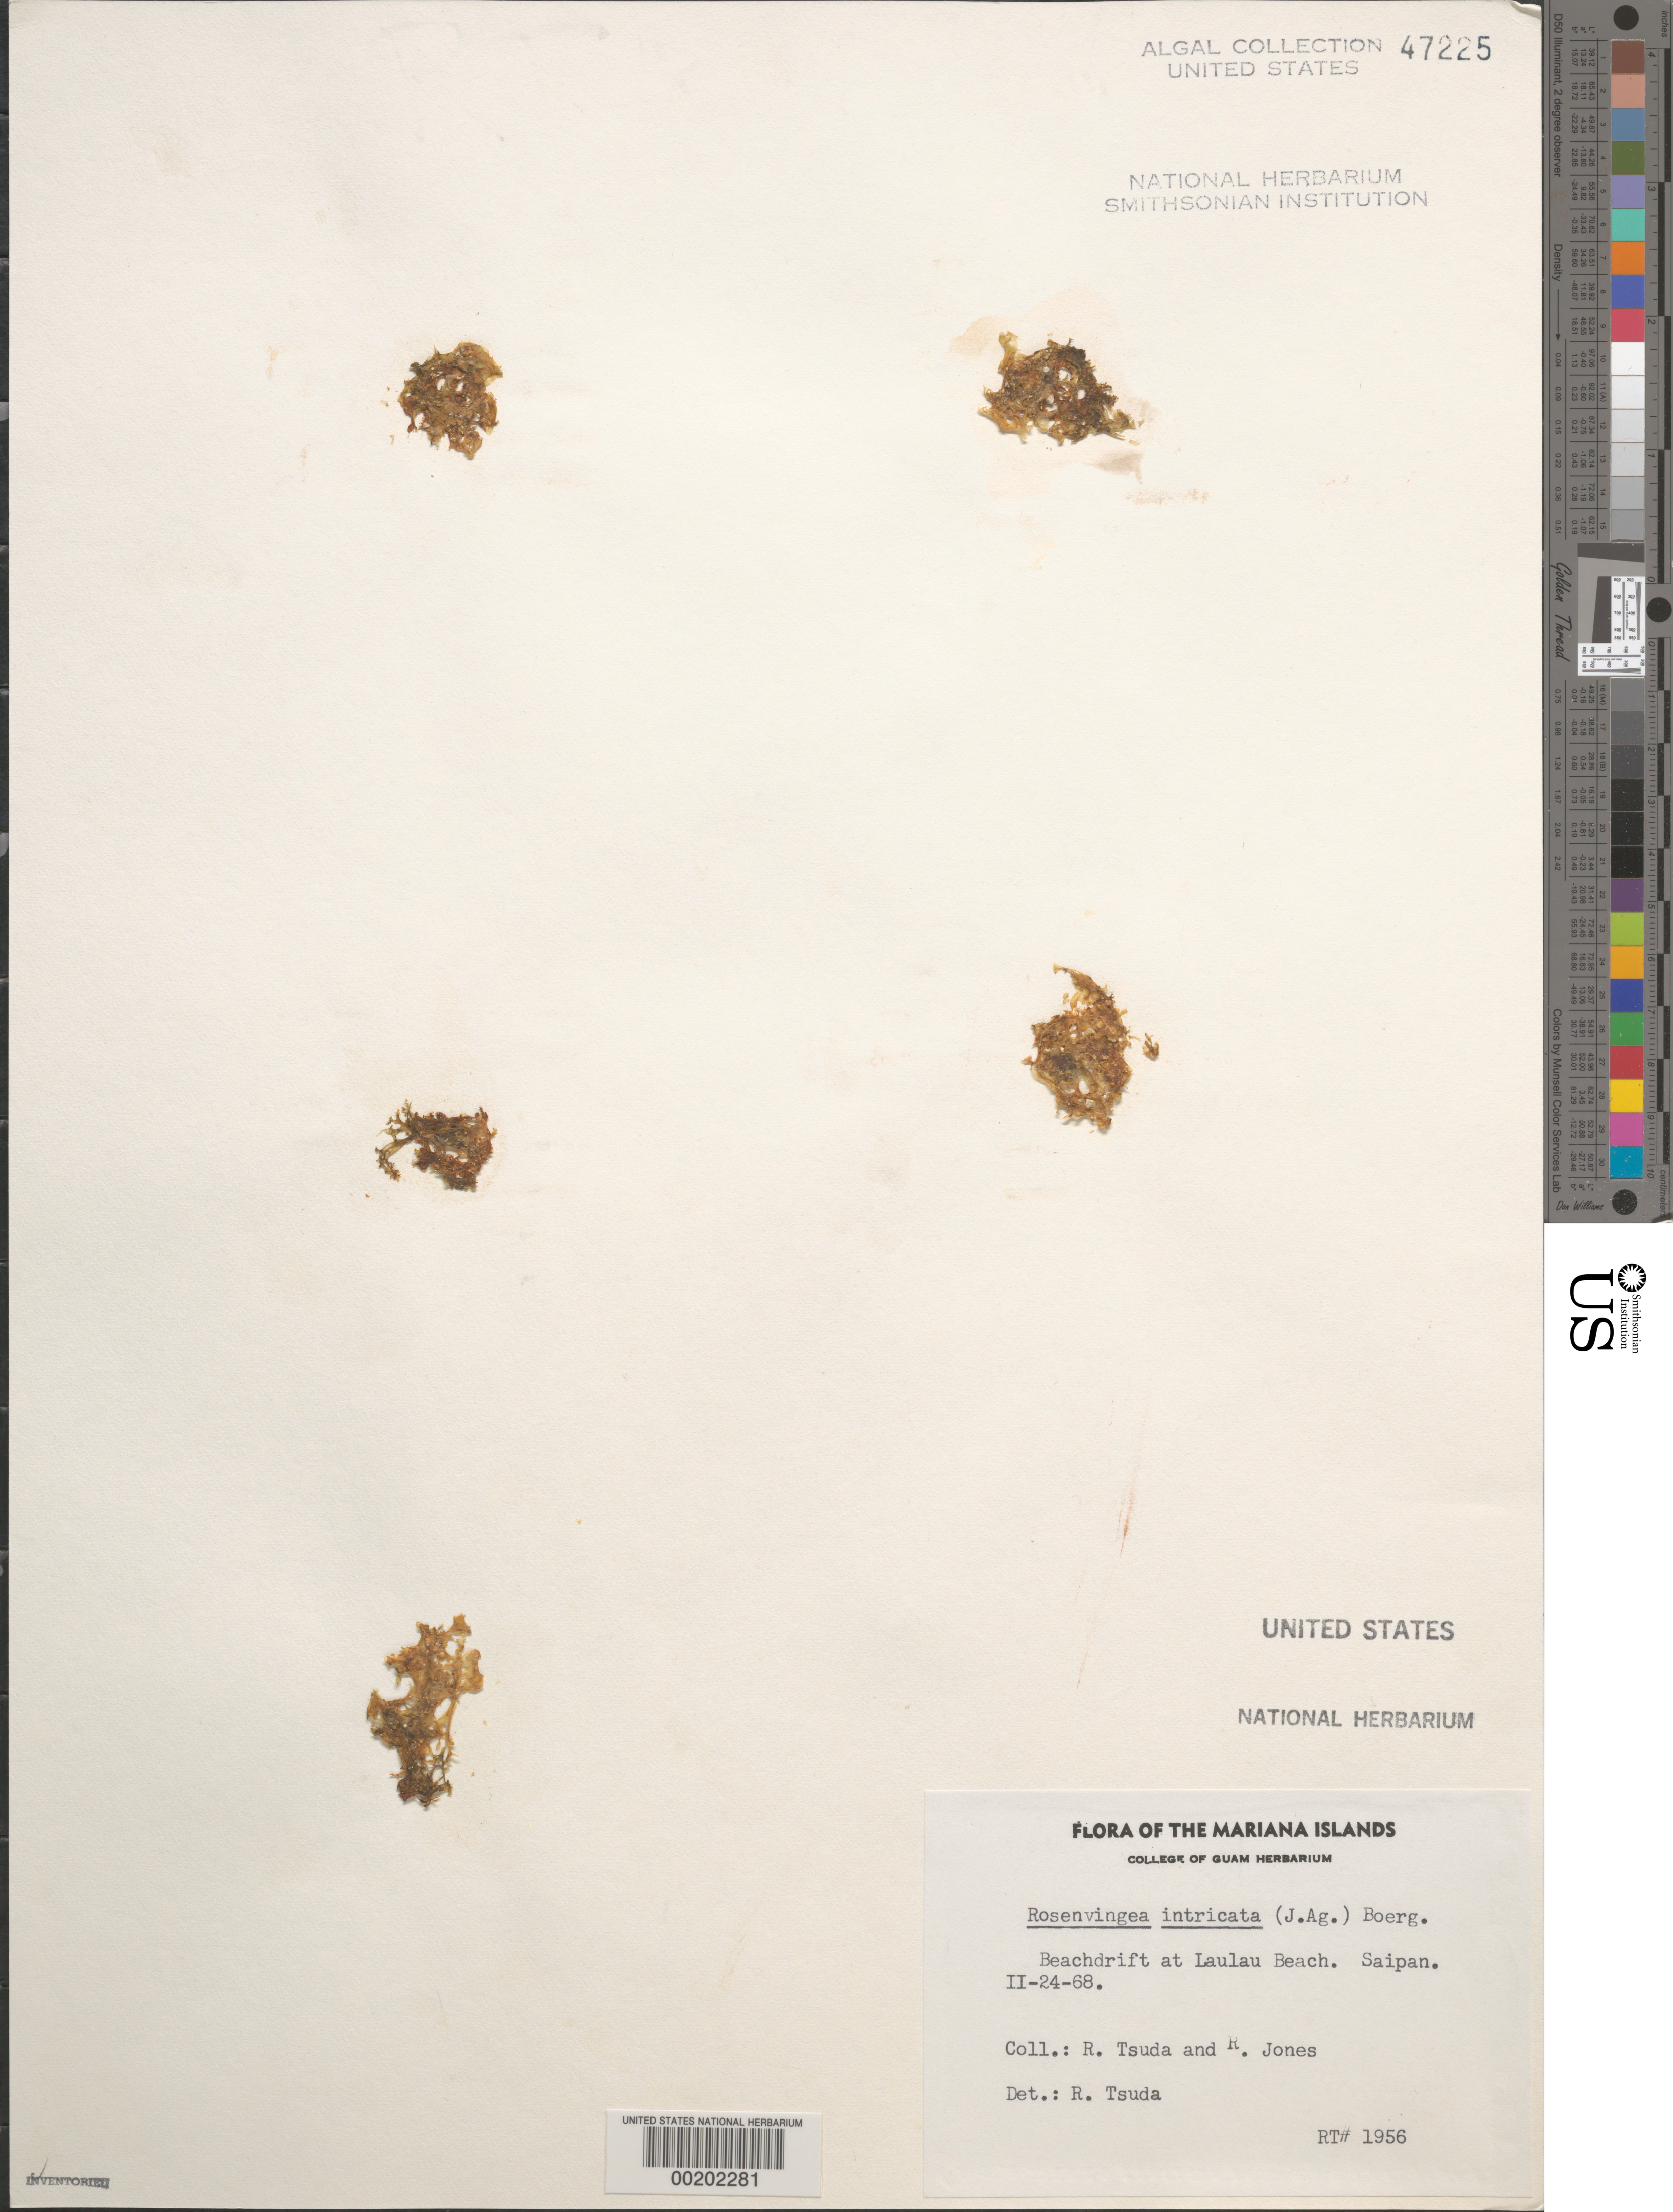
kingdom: Chromista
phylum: Ochrophyta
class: Phaeophyceae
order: Scytosiphonales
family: Scytosiphonaceae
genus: Rosenvingea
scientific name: Rosenvingea endiviifolia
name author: (Martius) M.J. Wynne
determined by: Algae name updating Project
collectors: R. Tsuda & R. Jones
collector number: Rt 1956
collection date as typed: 24 Feb 1968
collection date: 1968-02-24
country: Northern Mariana Islands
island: Saipan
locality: Laulau Beach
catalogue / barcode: US 47225